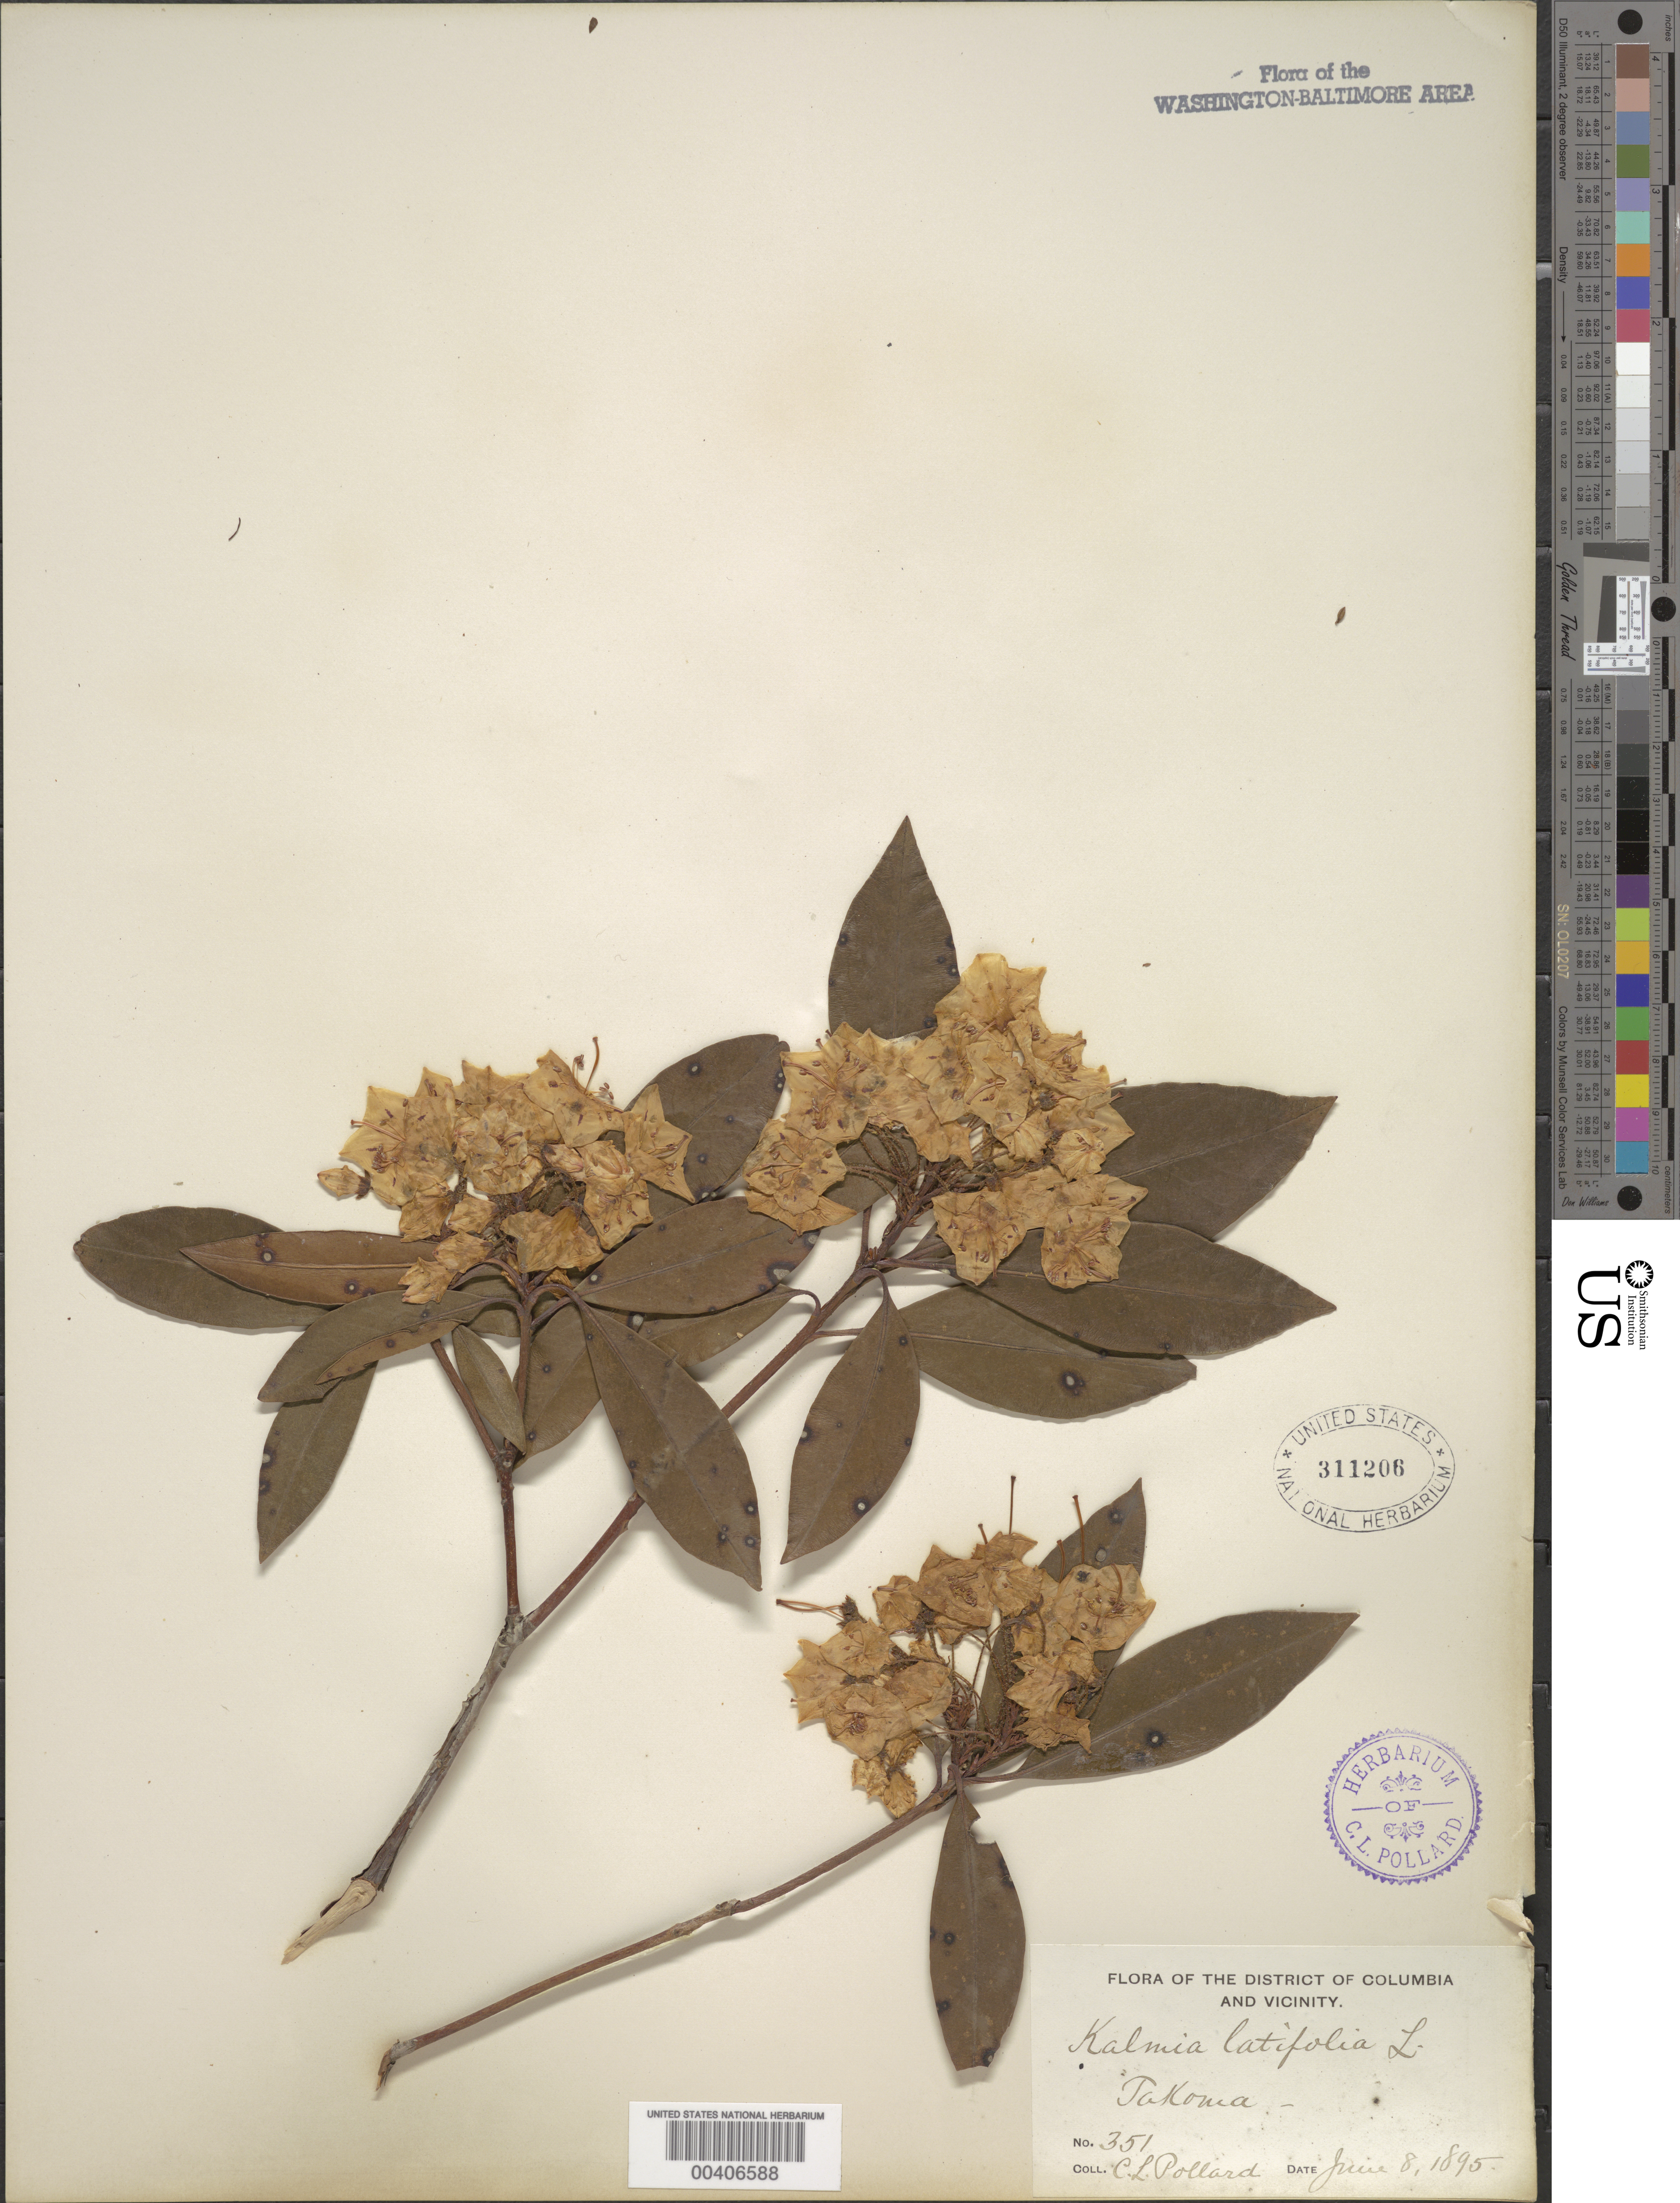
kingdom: Plantae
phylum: Tracheophyta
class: Magnoliopsida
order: Ericales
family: Ericaceae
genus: Kalmia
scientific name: Kalmia latifolia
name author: L.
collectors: C. L. Pollard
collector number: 351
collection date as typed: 08 Jun 1895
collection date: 1895-06-08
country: United States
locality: Takoma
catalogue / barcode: US 311206